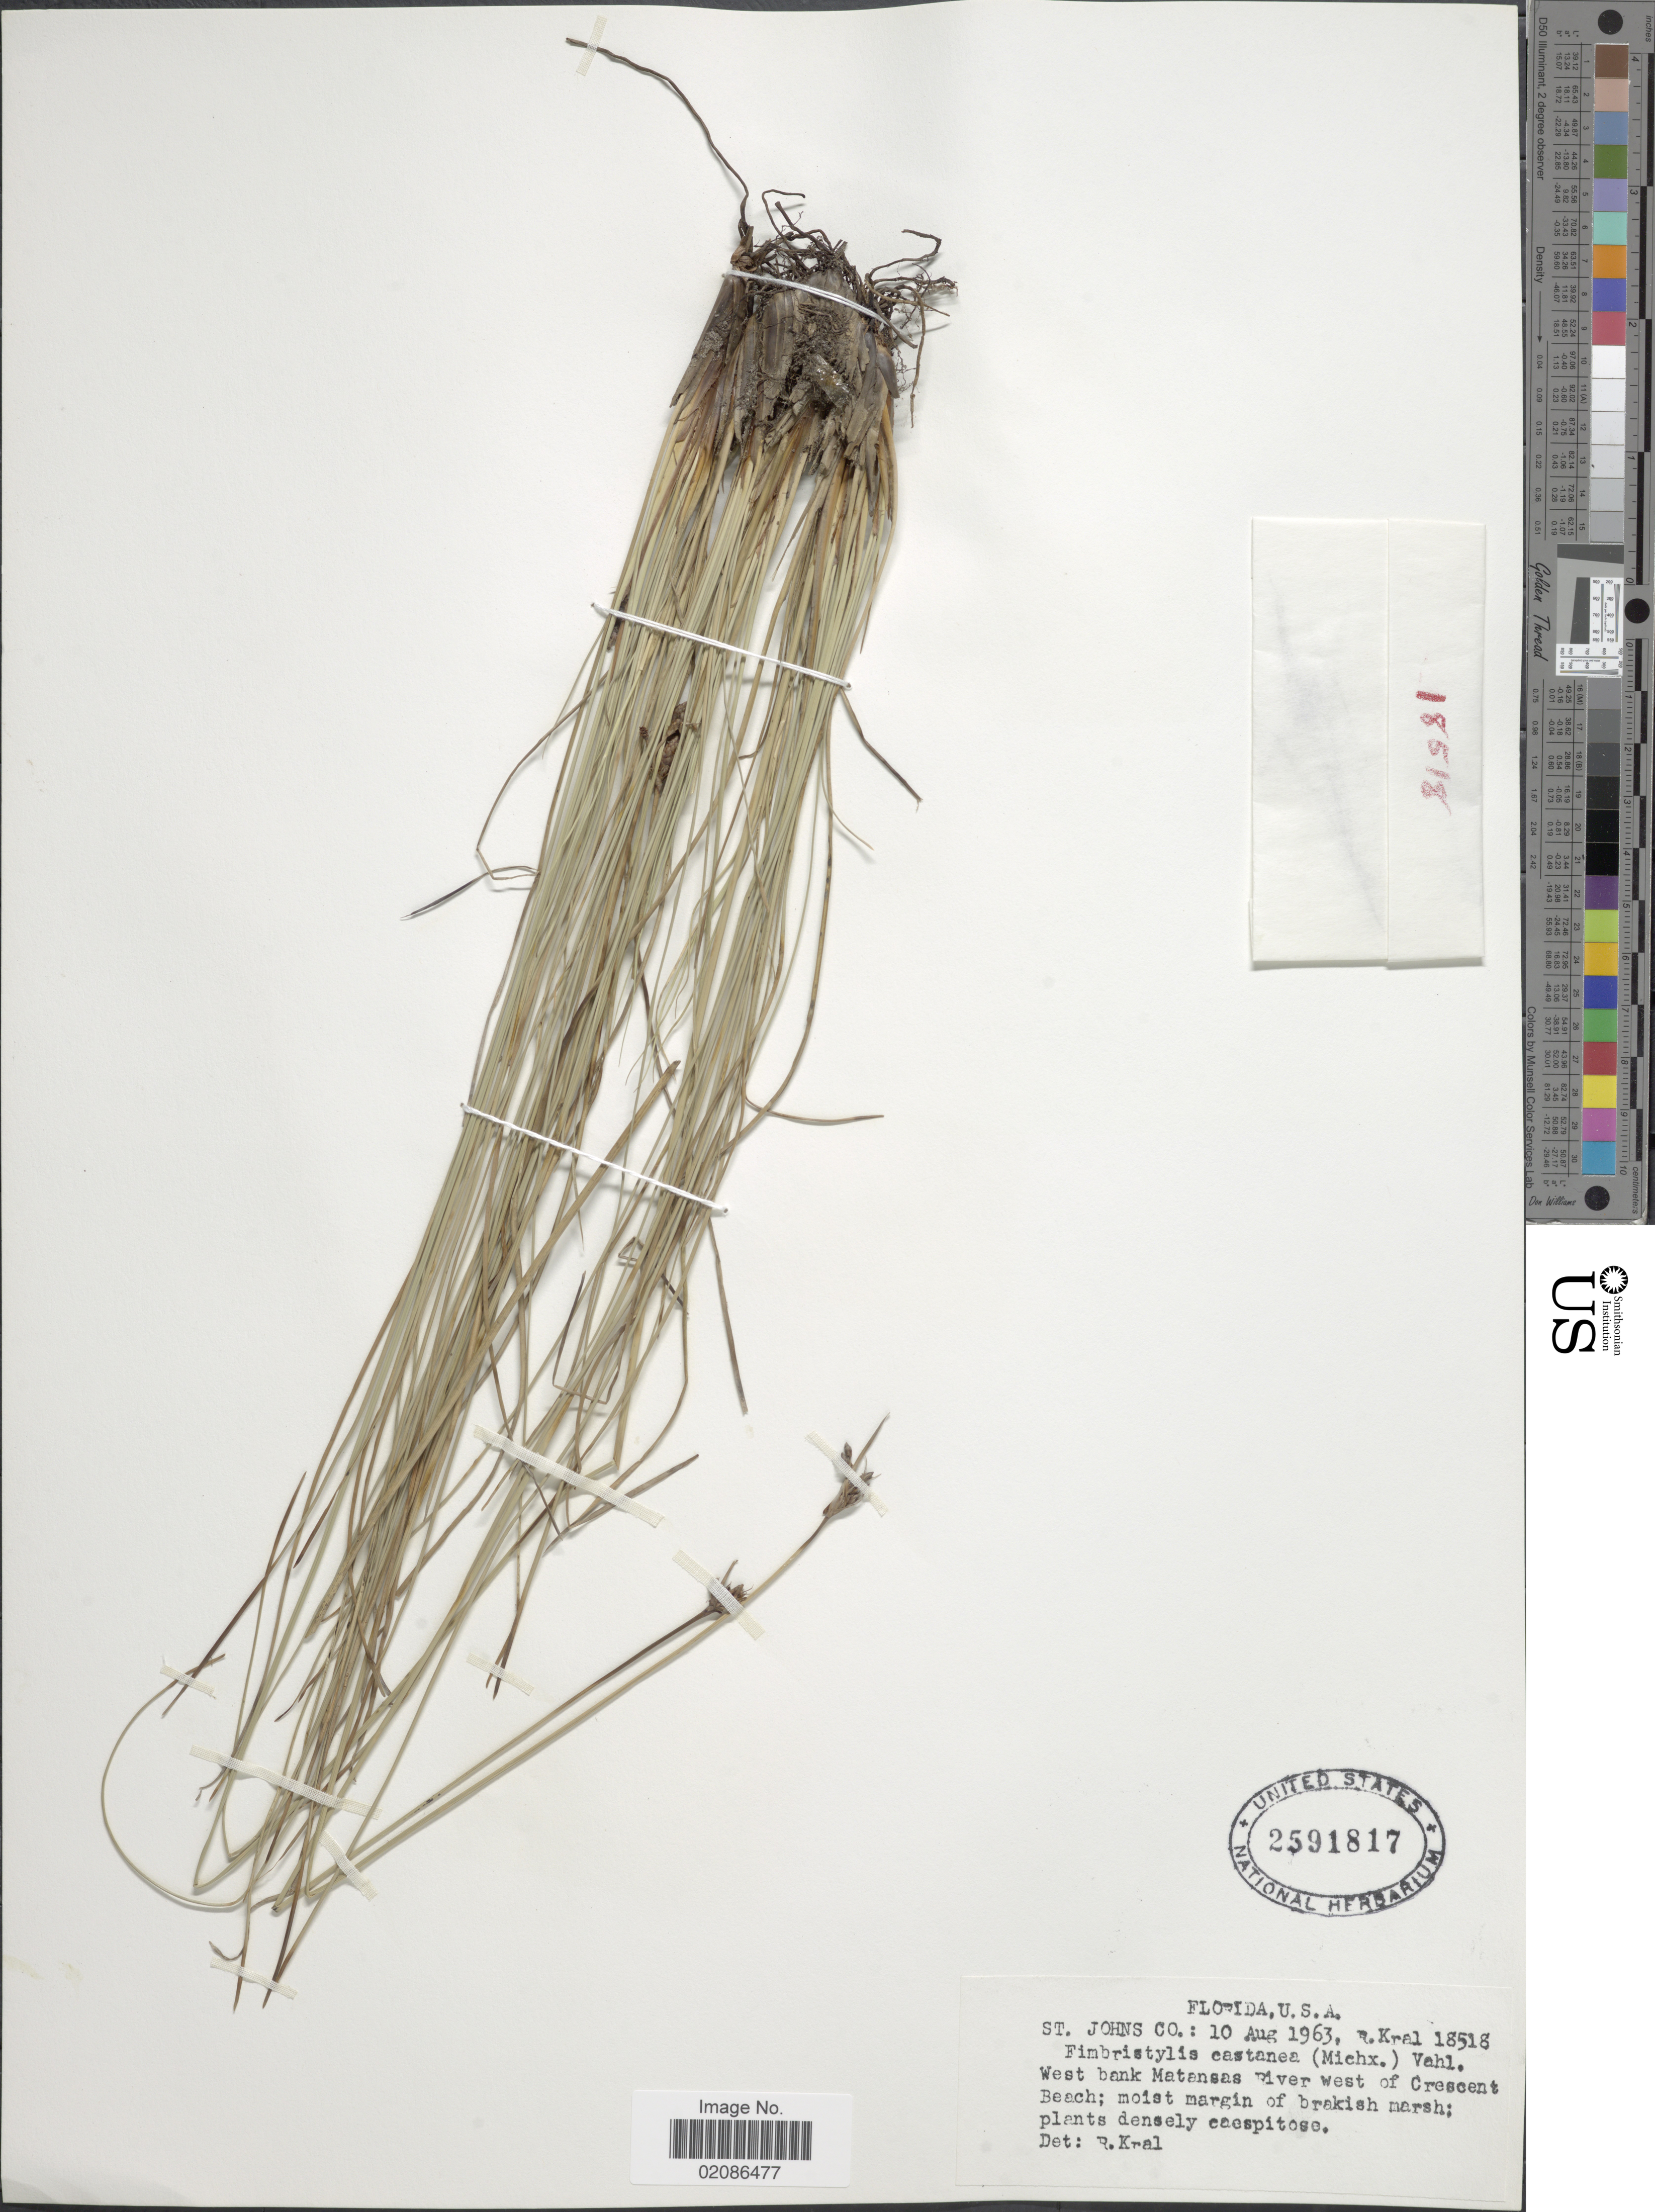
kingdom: Plantae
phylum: Tracheophyta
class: Liliopsida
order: Poales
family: Cyperaceae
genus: Fimbristylis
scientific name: Fimbristylis castanea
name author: (Michx.) Vahl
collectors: R. Kral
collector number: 18518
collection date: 1963-08-10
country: United States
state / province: Florida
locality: St. Johns Co., West bank Matansas River west of Crescent Beach; moist margin of brakish marsh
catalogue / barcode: US 2591817